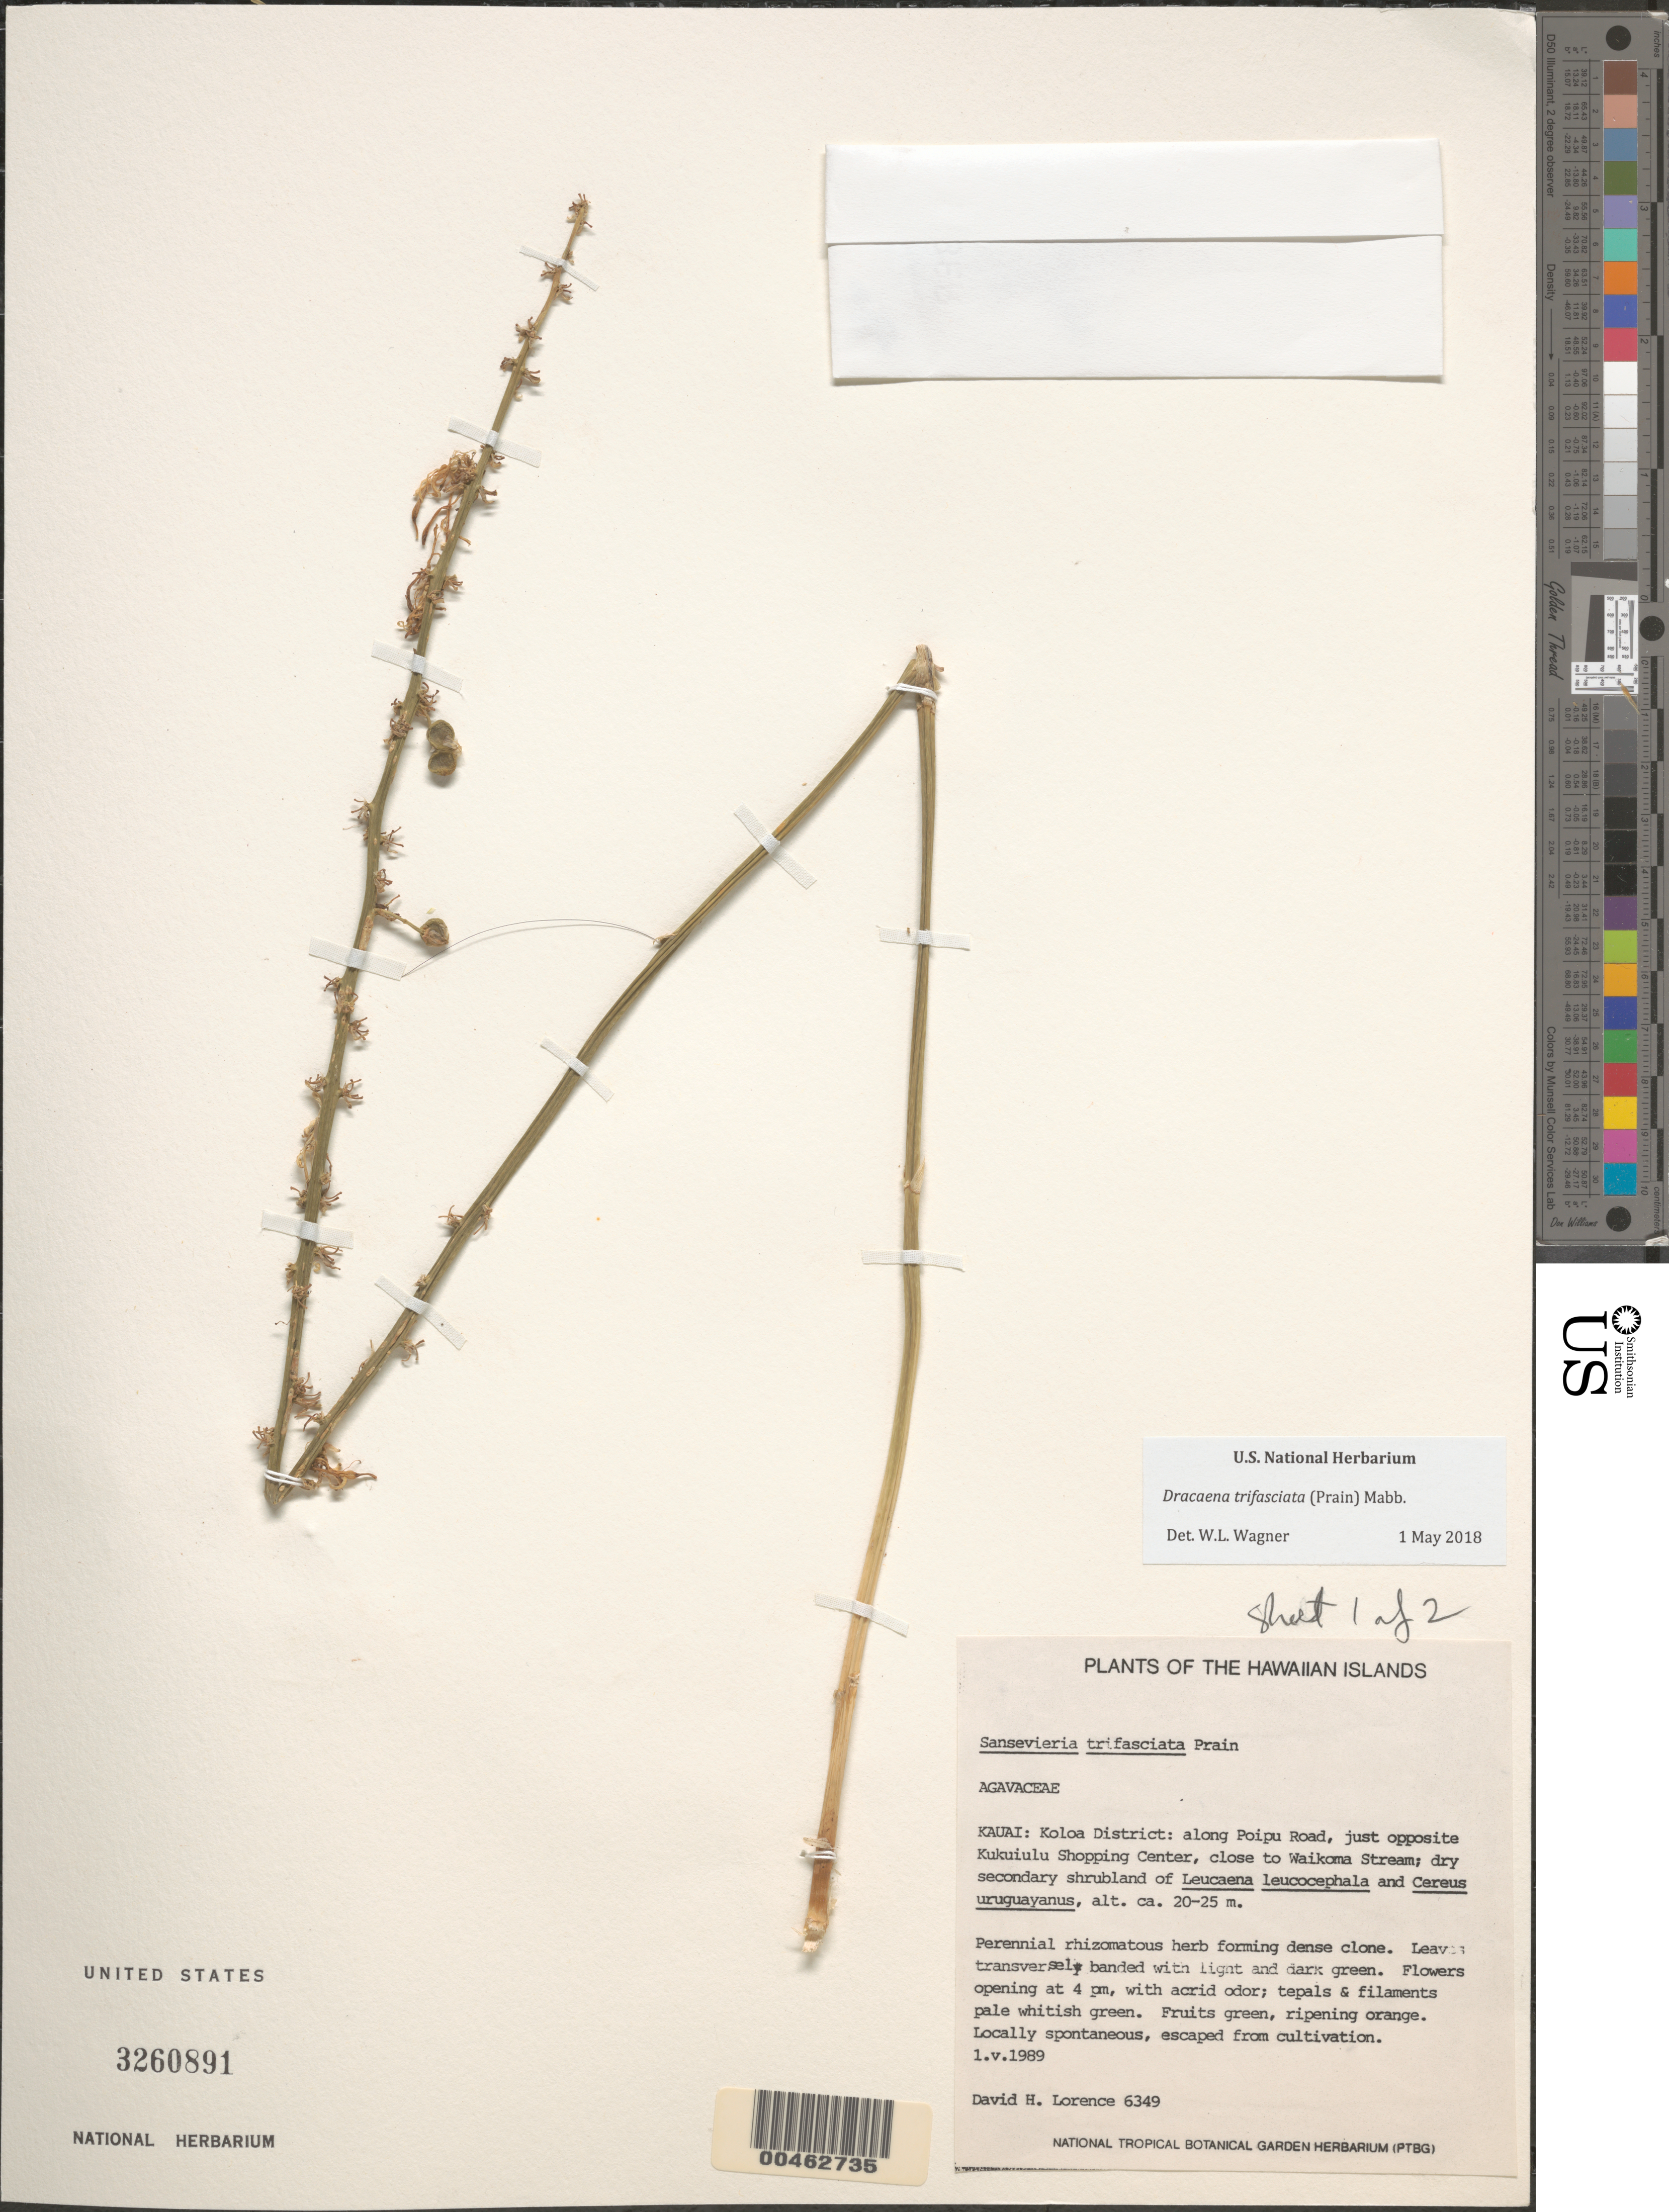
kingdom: Plantae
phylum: Tracheophyta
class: Liliopsida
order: Asparagales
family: Asparagaceae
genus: Dracaena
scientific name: Dracaena trifasciata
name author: (Prain) Mabb.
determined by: Wagner, W. L., (BOT), Smithsonian Institution - National Museum of Natural History (UNITED STATES)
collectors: D. Lorence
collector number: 6349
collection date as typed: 1 May 1989 or 5 Jan 1989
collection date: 1989-05-01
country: United States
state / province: Hawaii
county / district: Kauai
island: Kaua'i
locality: Koloa Dist.: along Poipu Rd., just opposite Kukuiulu Shopping Center, close to Waikoma Stream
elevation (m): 20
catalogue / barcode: US 3260891